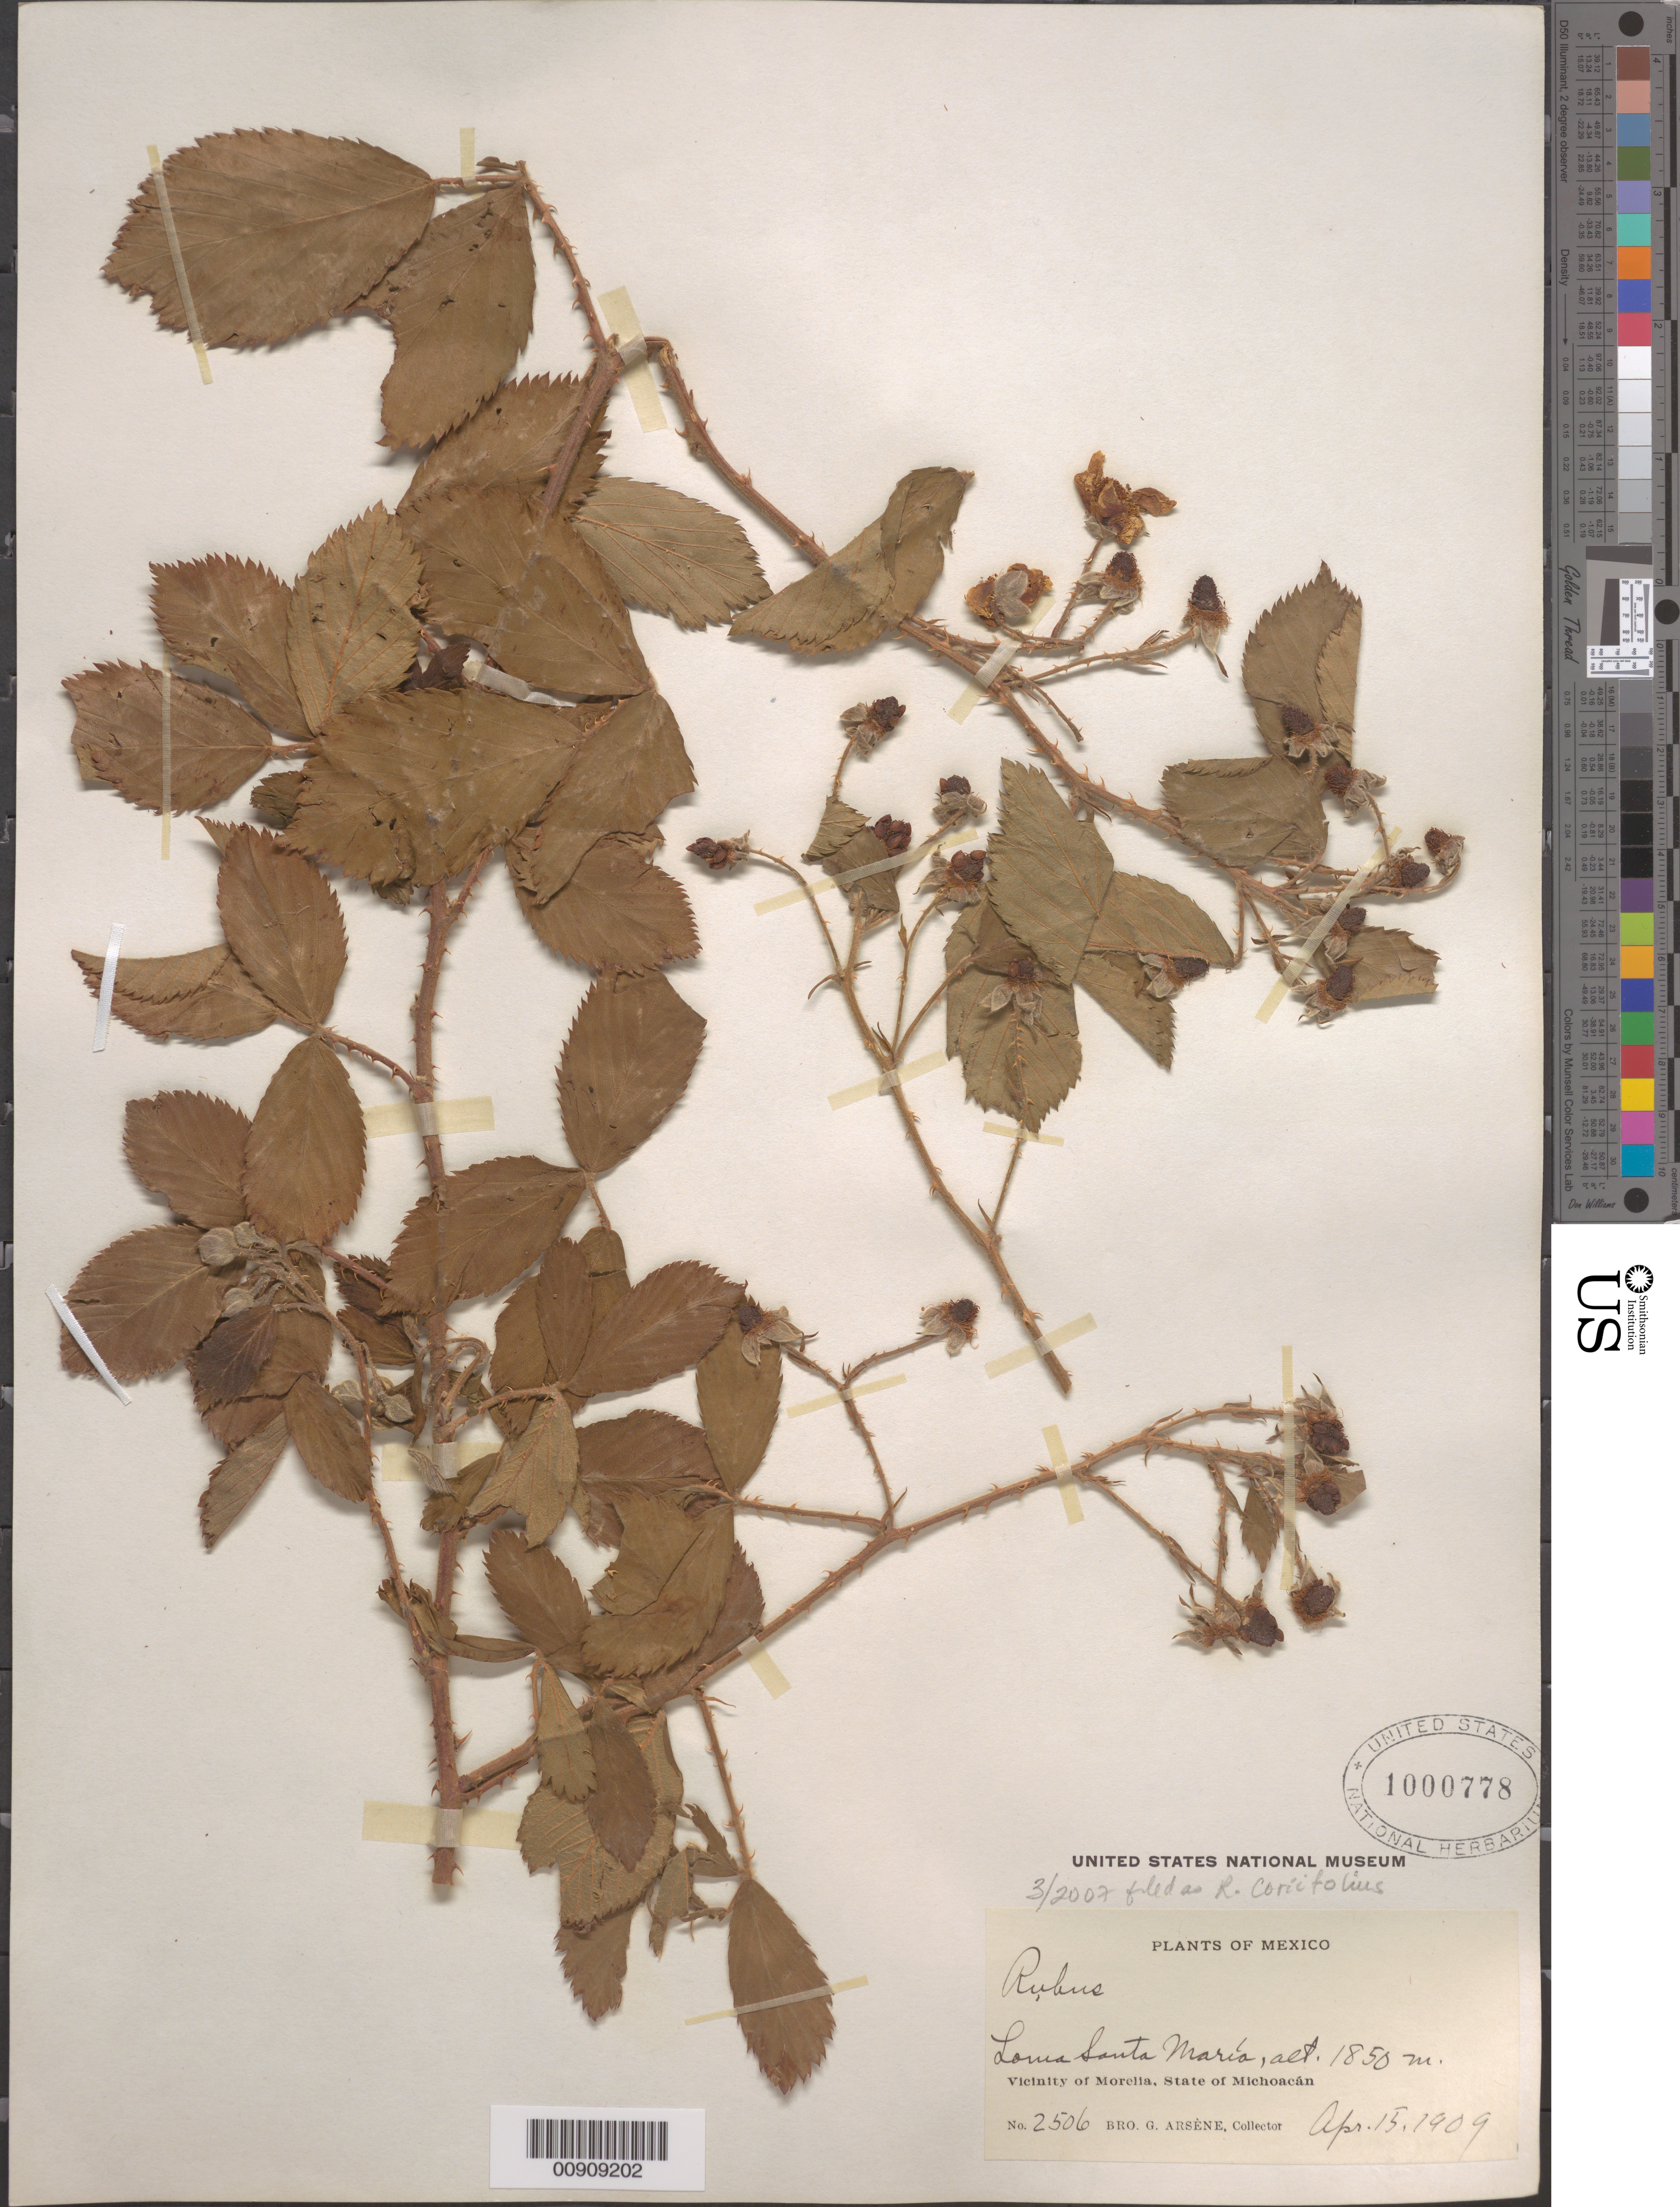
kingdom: Plantae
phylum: Tracheophyta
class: Magnoliopsida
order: Rosales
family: Rosaceae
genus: Rubus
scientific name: Rubus coriifolius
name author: Liebm.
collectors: Bro. G. Arsène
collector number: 2506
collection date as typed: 15 Apr 1909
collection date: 1909-04-15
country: Mexico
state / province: Michoacán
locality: Loma Santa María. Vicinity of Morelia, State of Michoacán.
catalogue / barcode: US 1000778